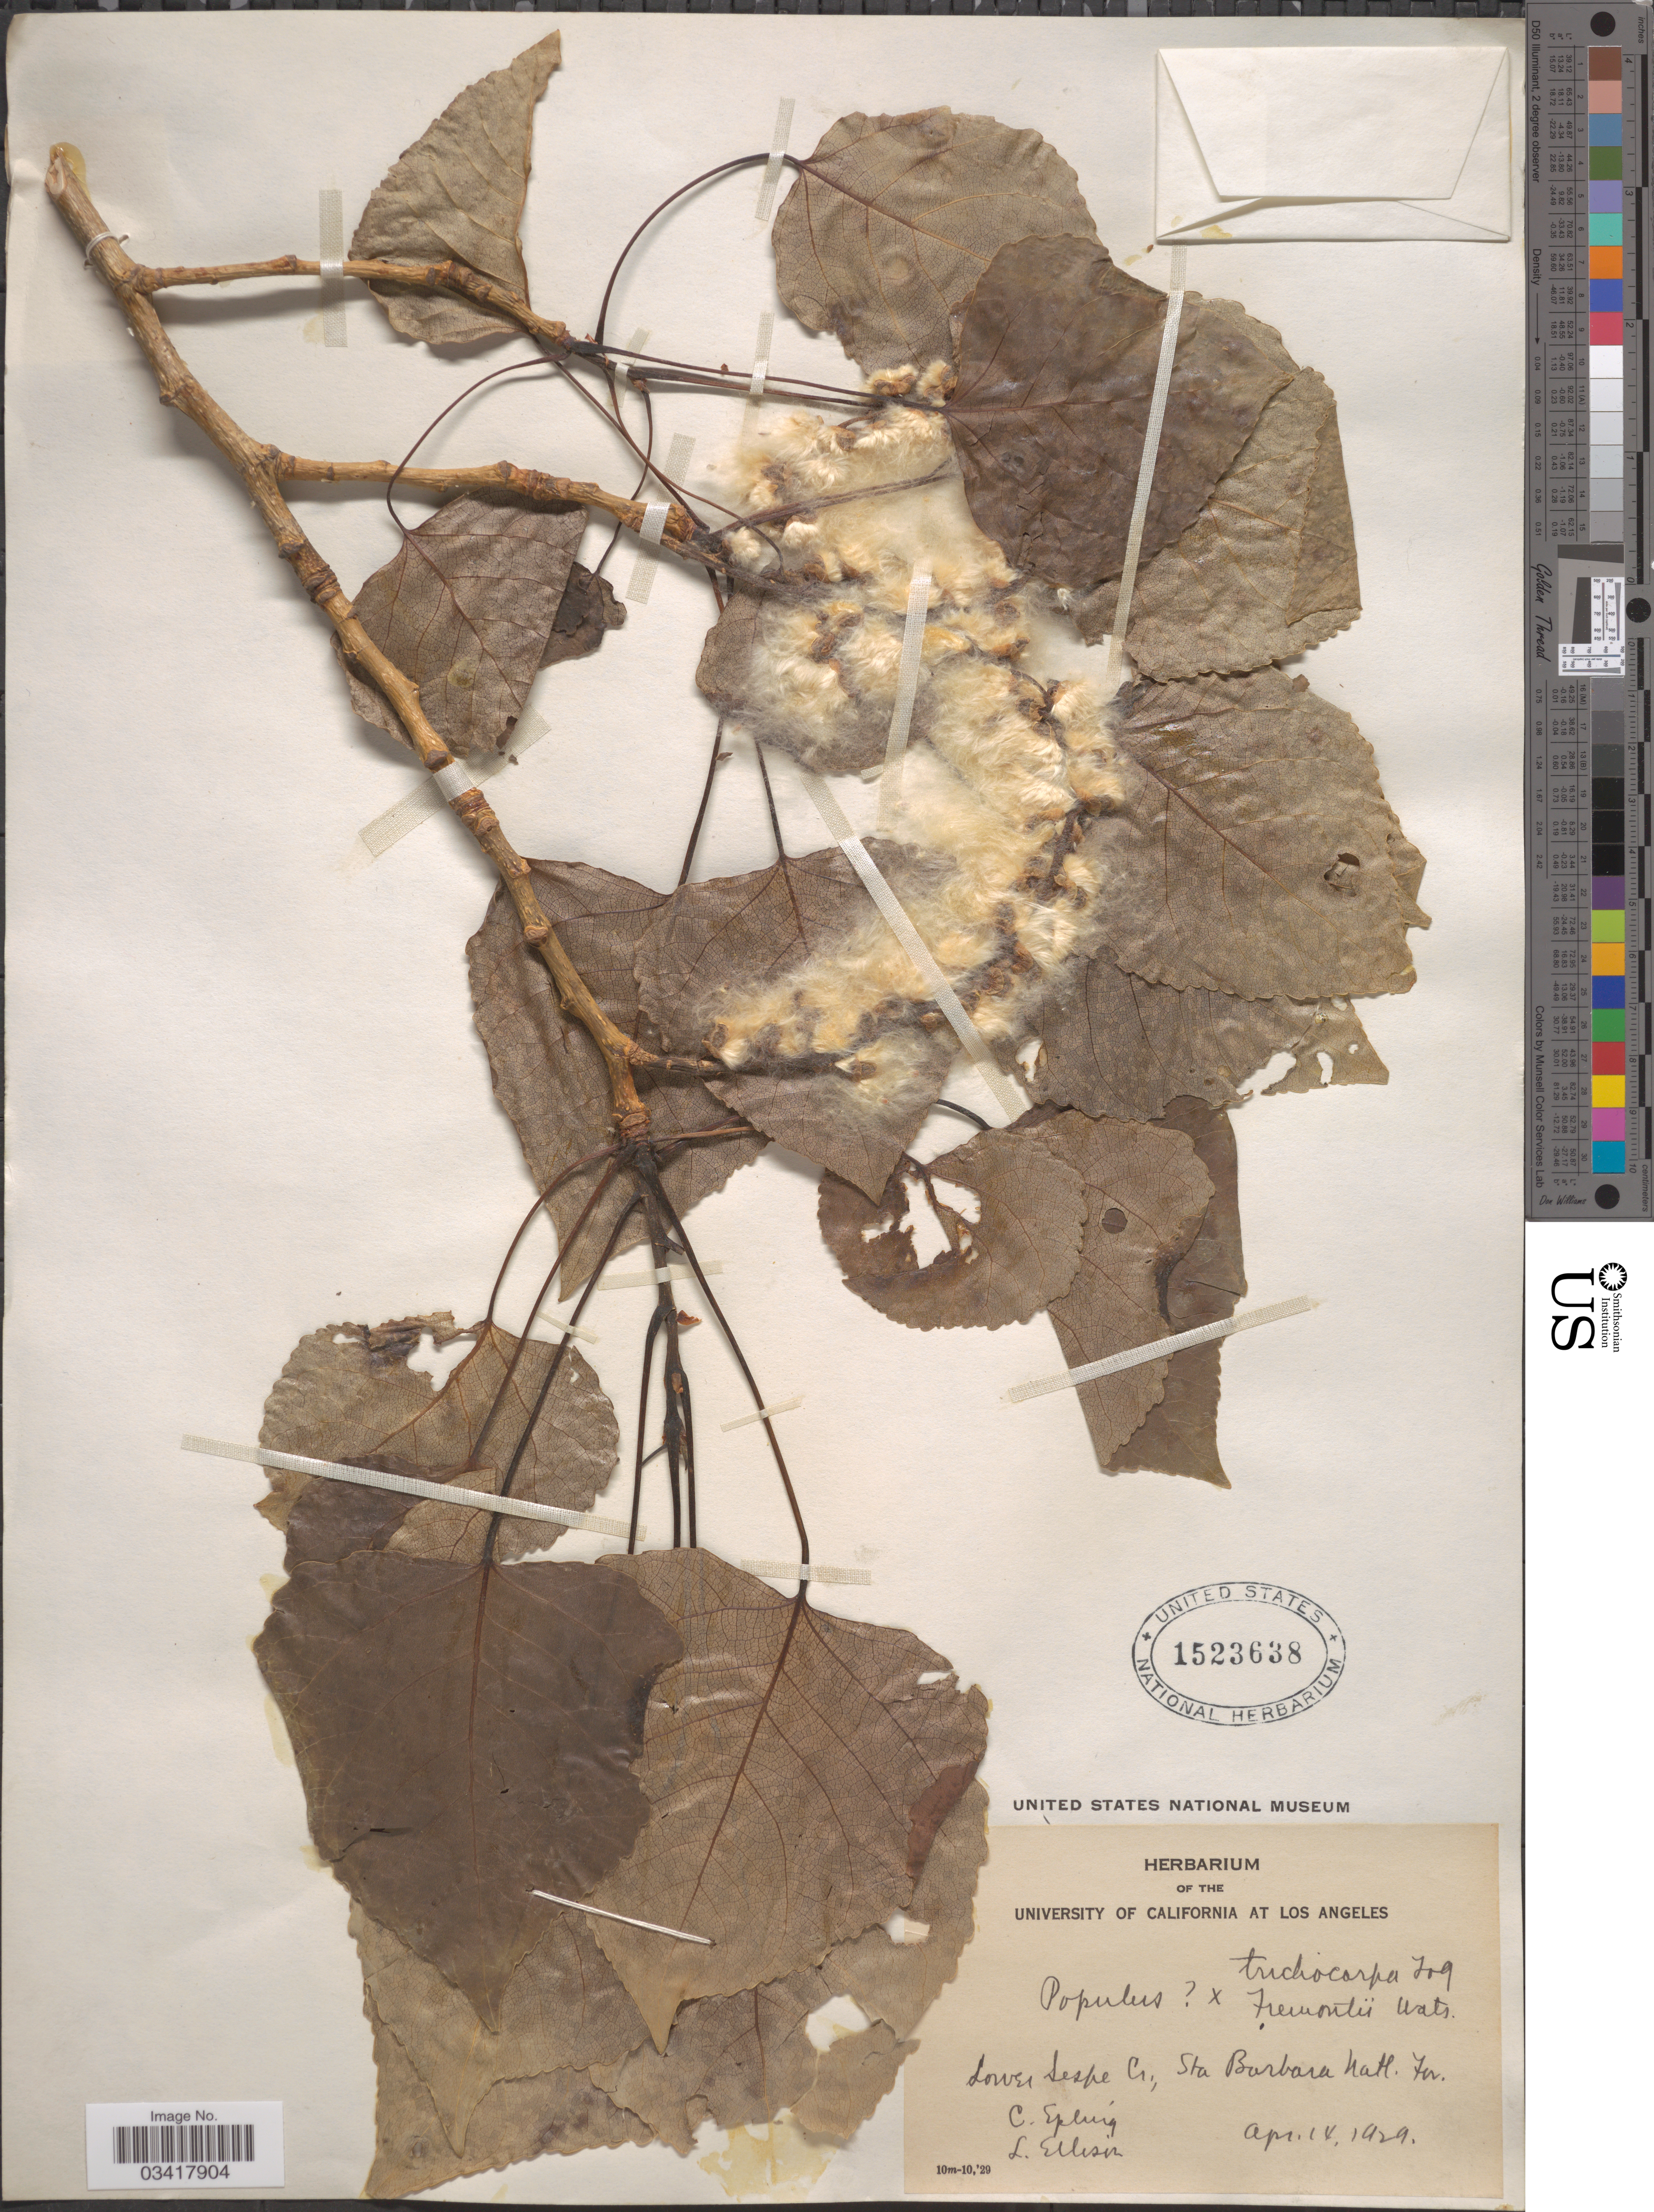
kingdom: Plantae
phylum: Tracheophyta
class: Magnoliopsida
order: Malpighiales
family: Salicaceae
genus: Populus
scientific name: Populus trichocarpa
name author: Torr. & A. Gray ex W. Hook.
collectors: C. C. Epling & L. Ellison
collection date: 1929-04-14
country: United States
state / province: California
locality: Lower Sespe Cr., Sta Barbara Natl. For.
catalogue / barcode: US 1523638